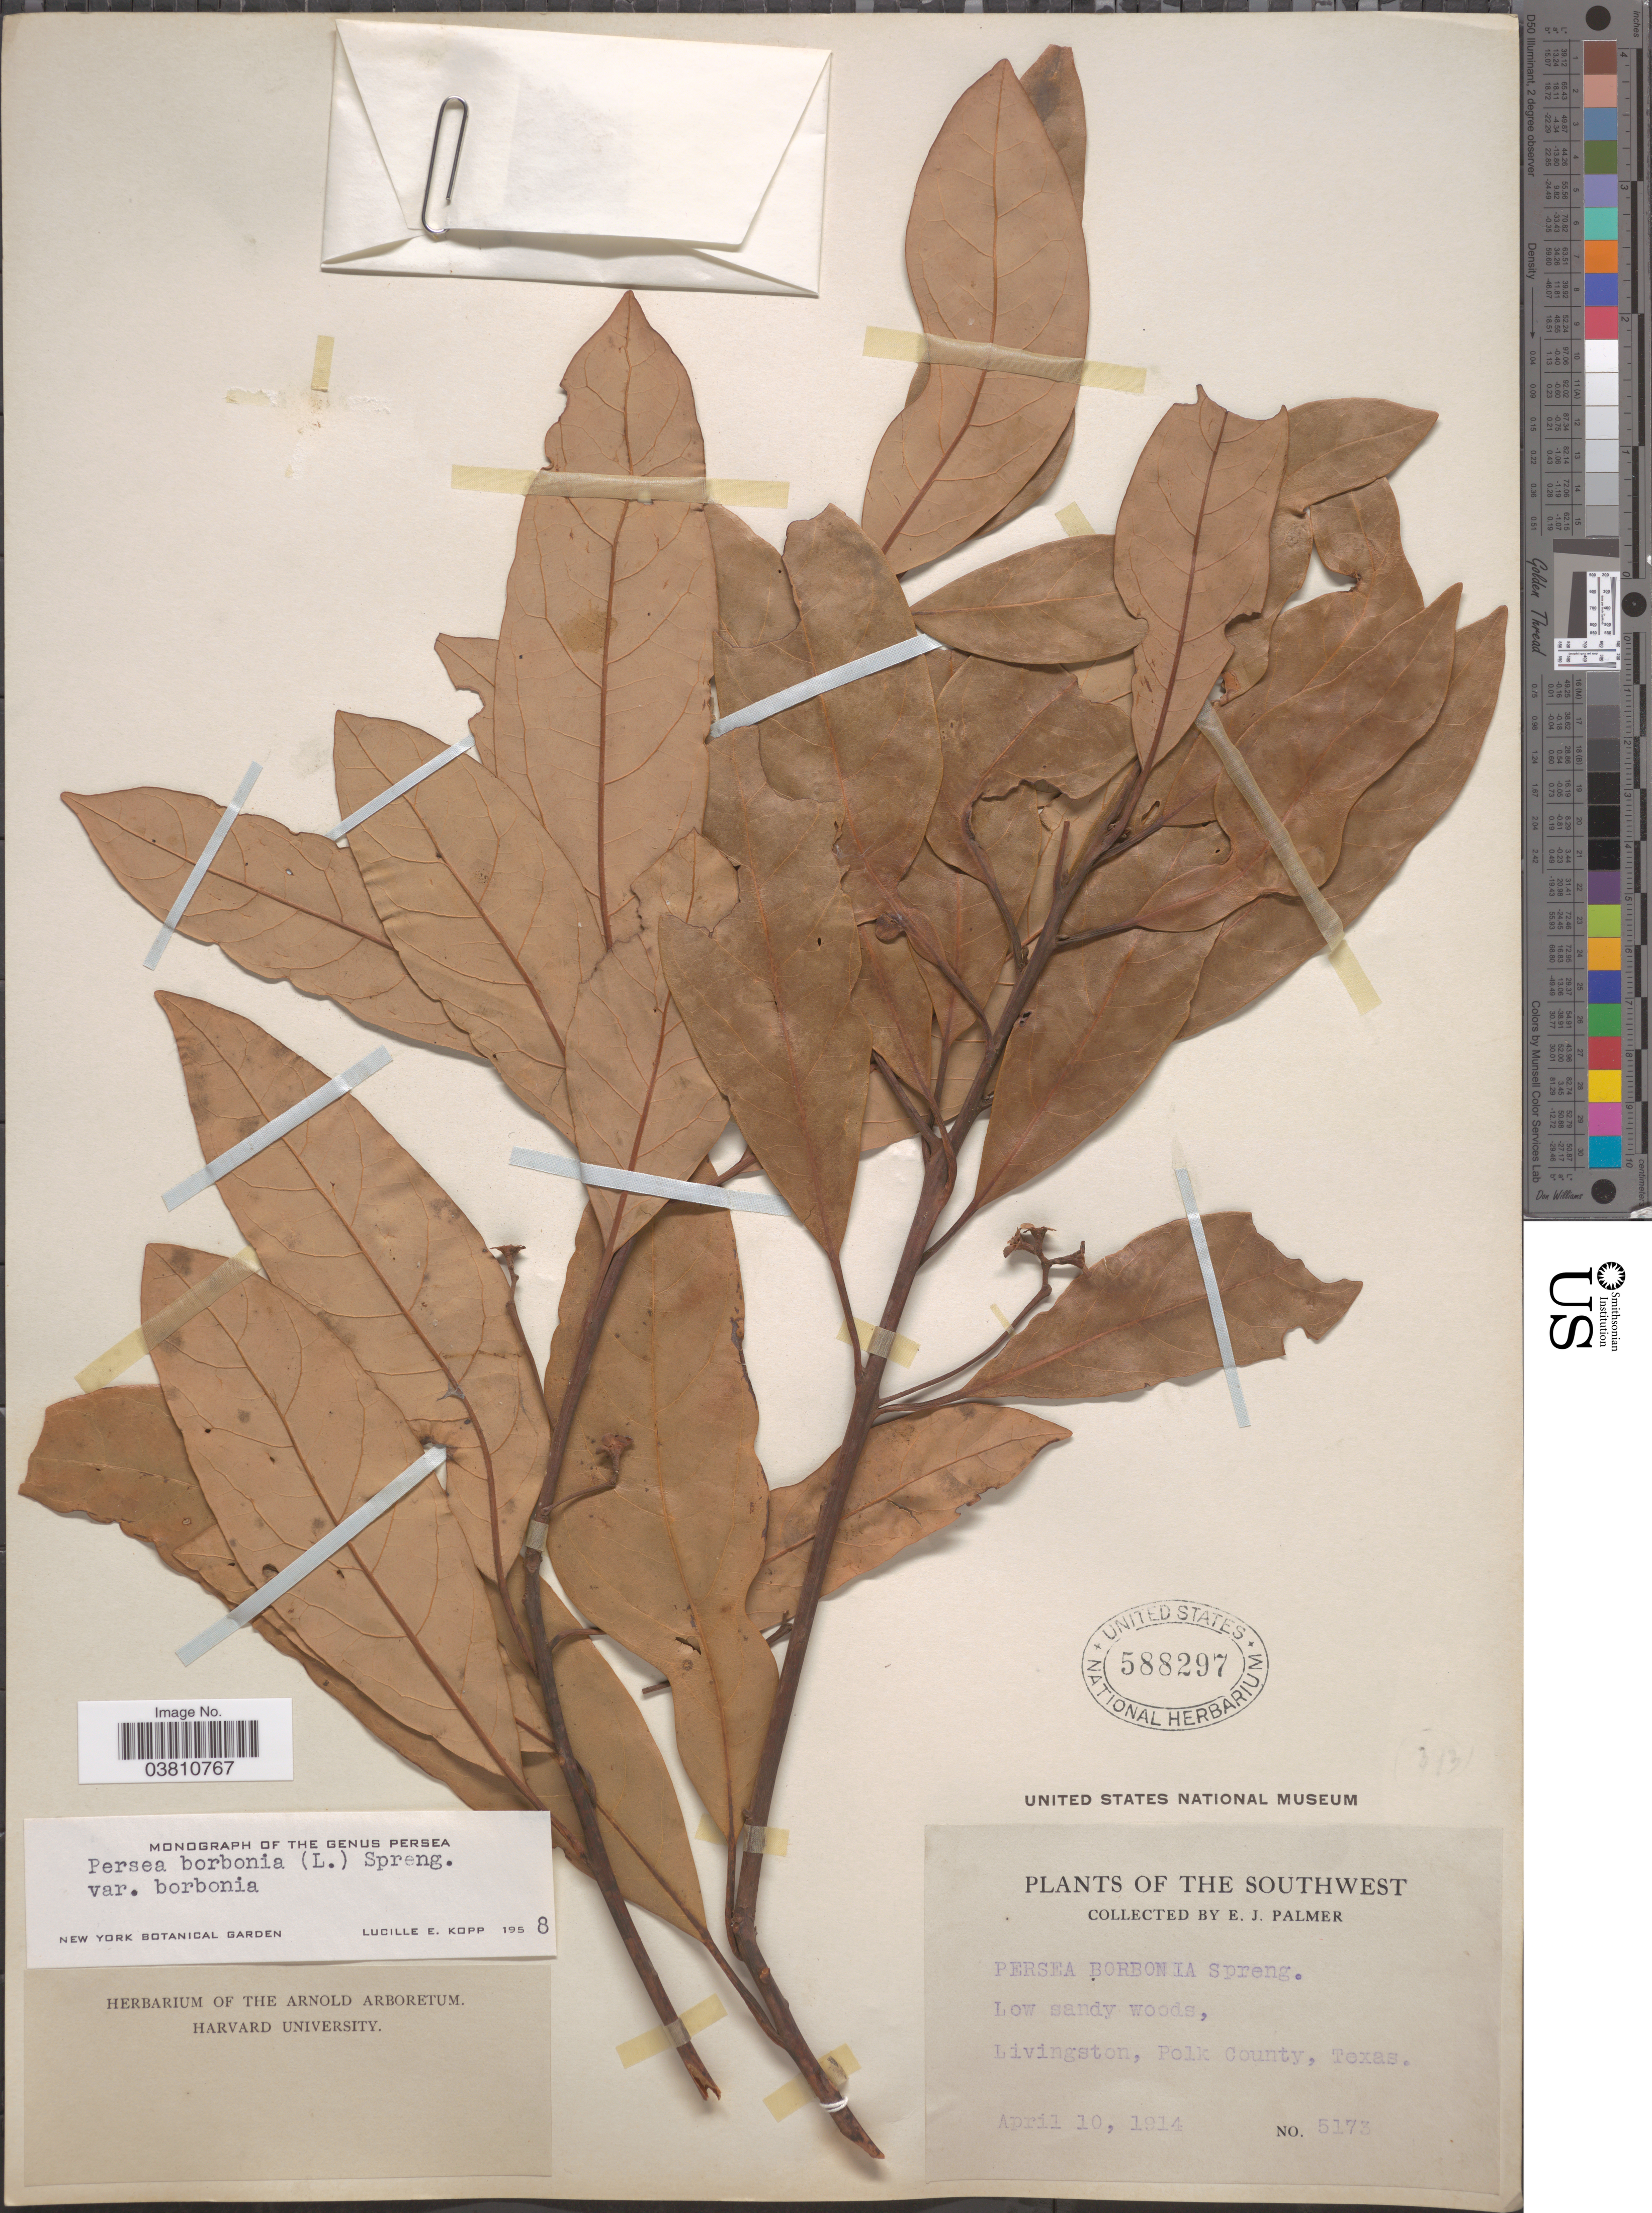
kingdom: Plantae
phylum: Tracheophyta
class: Magnoliopsida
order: Laurales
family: Lauraceae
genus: Persea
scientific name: Persea borbonia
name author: (L.) Spreng.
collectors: E. J. Palmer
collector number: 5173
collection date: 1914-04-10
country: United States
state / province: Texas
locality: The Southwest. Livingston, Polk County.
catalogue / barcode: US 588297